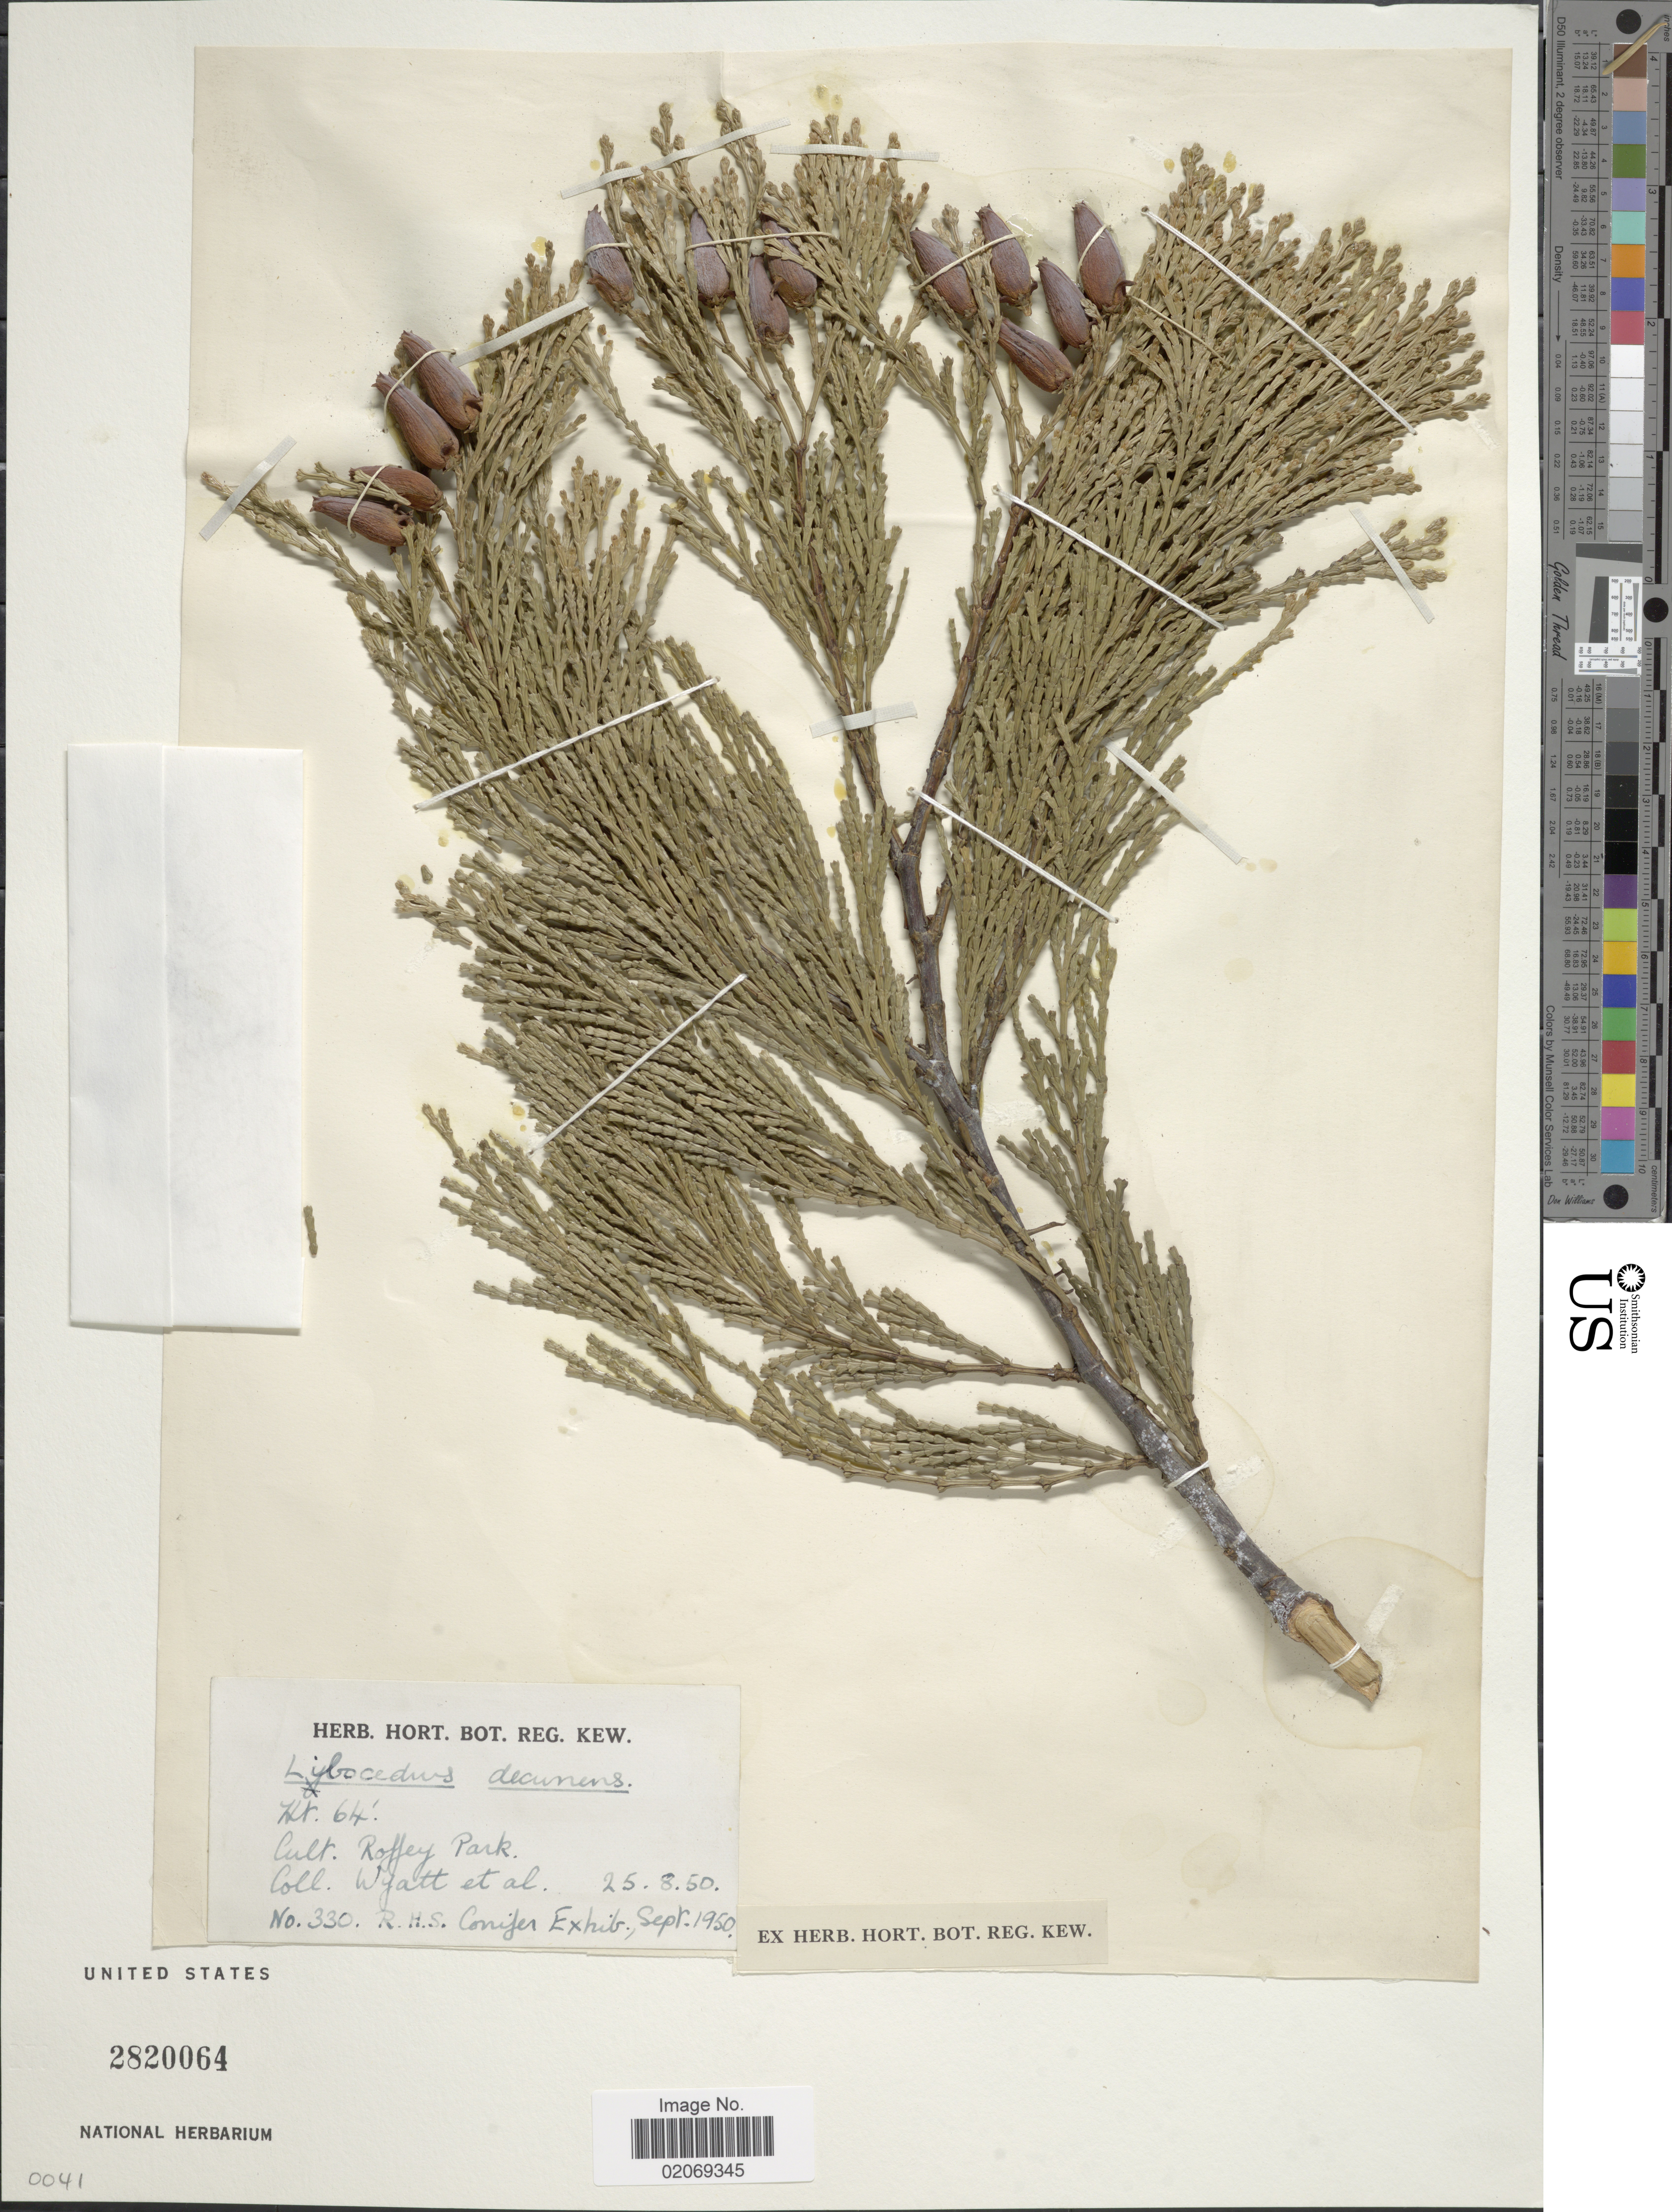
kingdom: Plantae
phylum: Tracheophyta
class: Pinopsida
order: Pinales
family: Cupressaceae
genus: Libocedrus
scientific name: Libocedrus decurrens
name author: Torr.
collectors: -. Wyatt & et al.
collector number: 330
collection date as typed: Transcribed d/m/y: 25/8/50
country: United Kingdom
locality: Roffey Park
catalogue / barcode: US 2820064